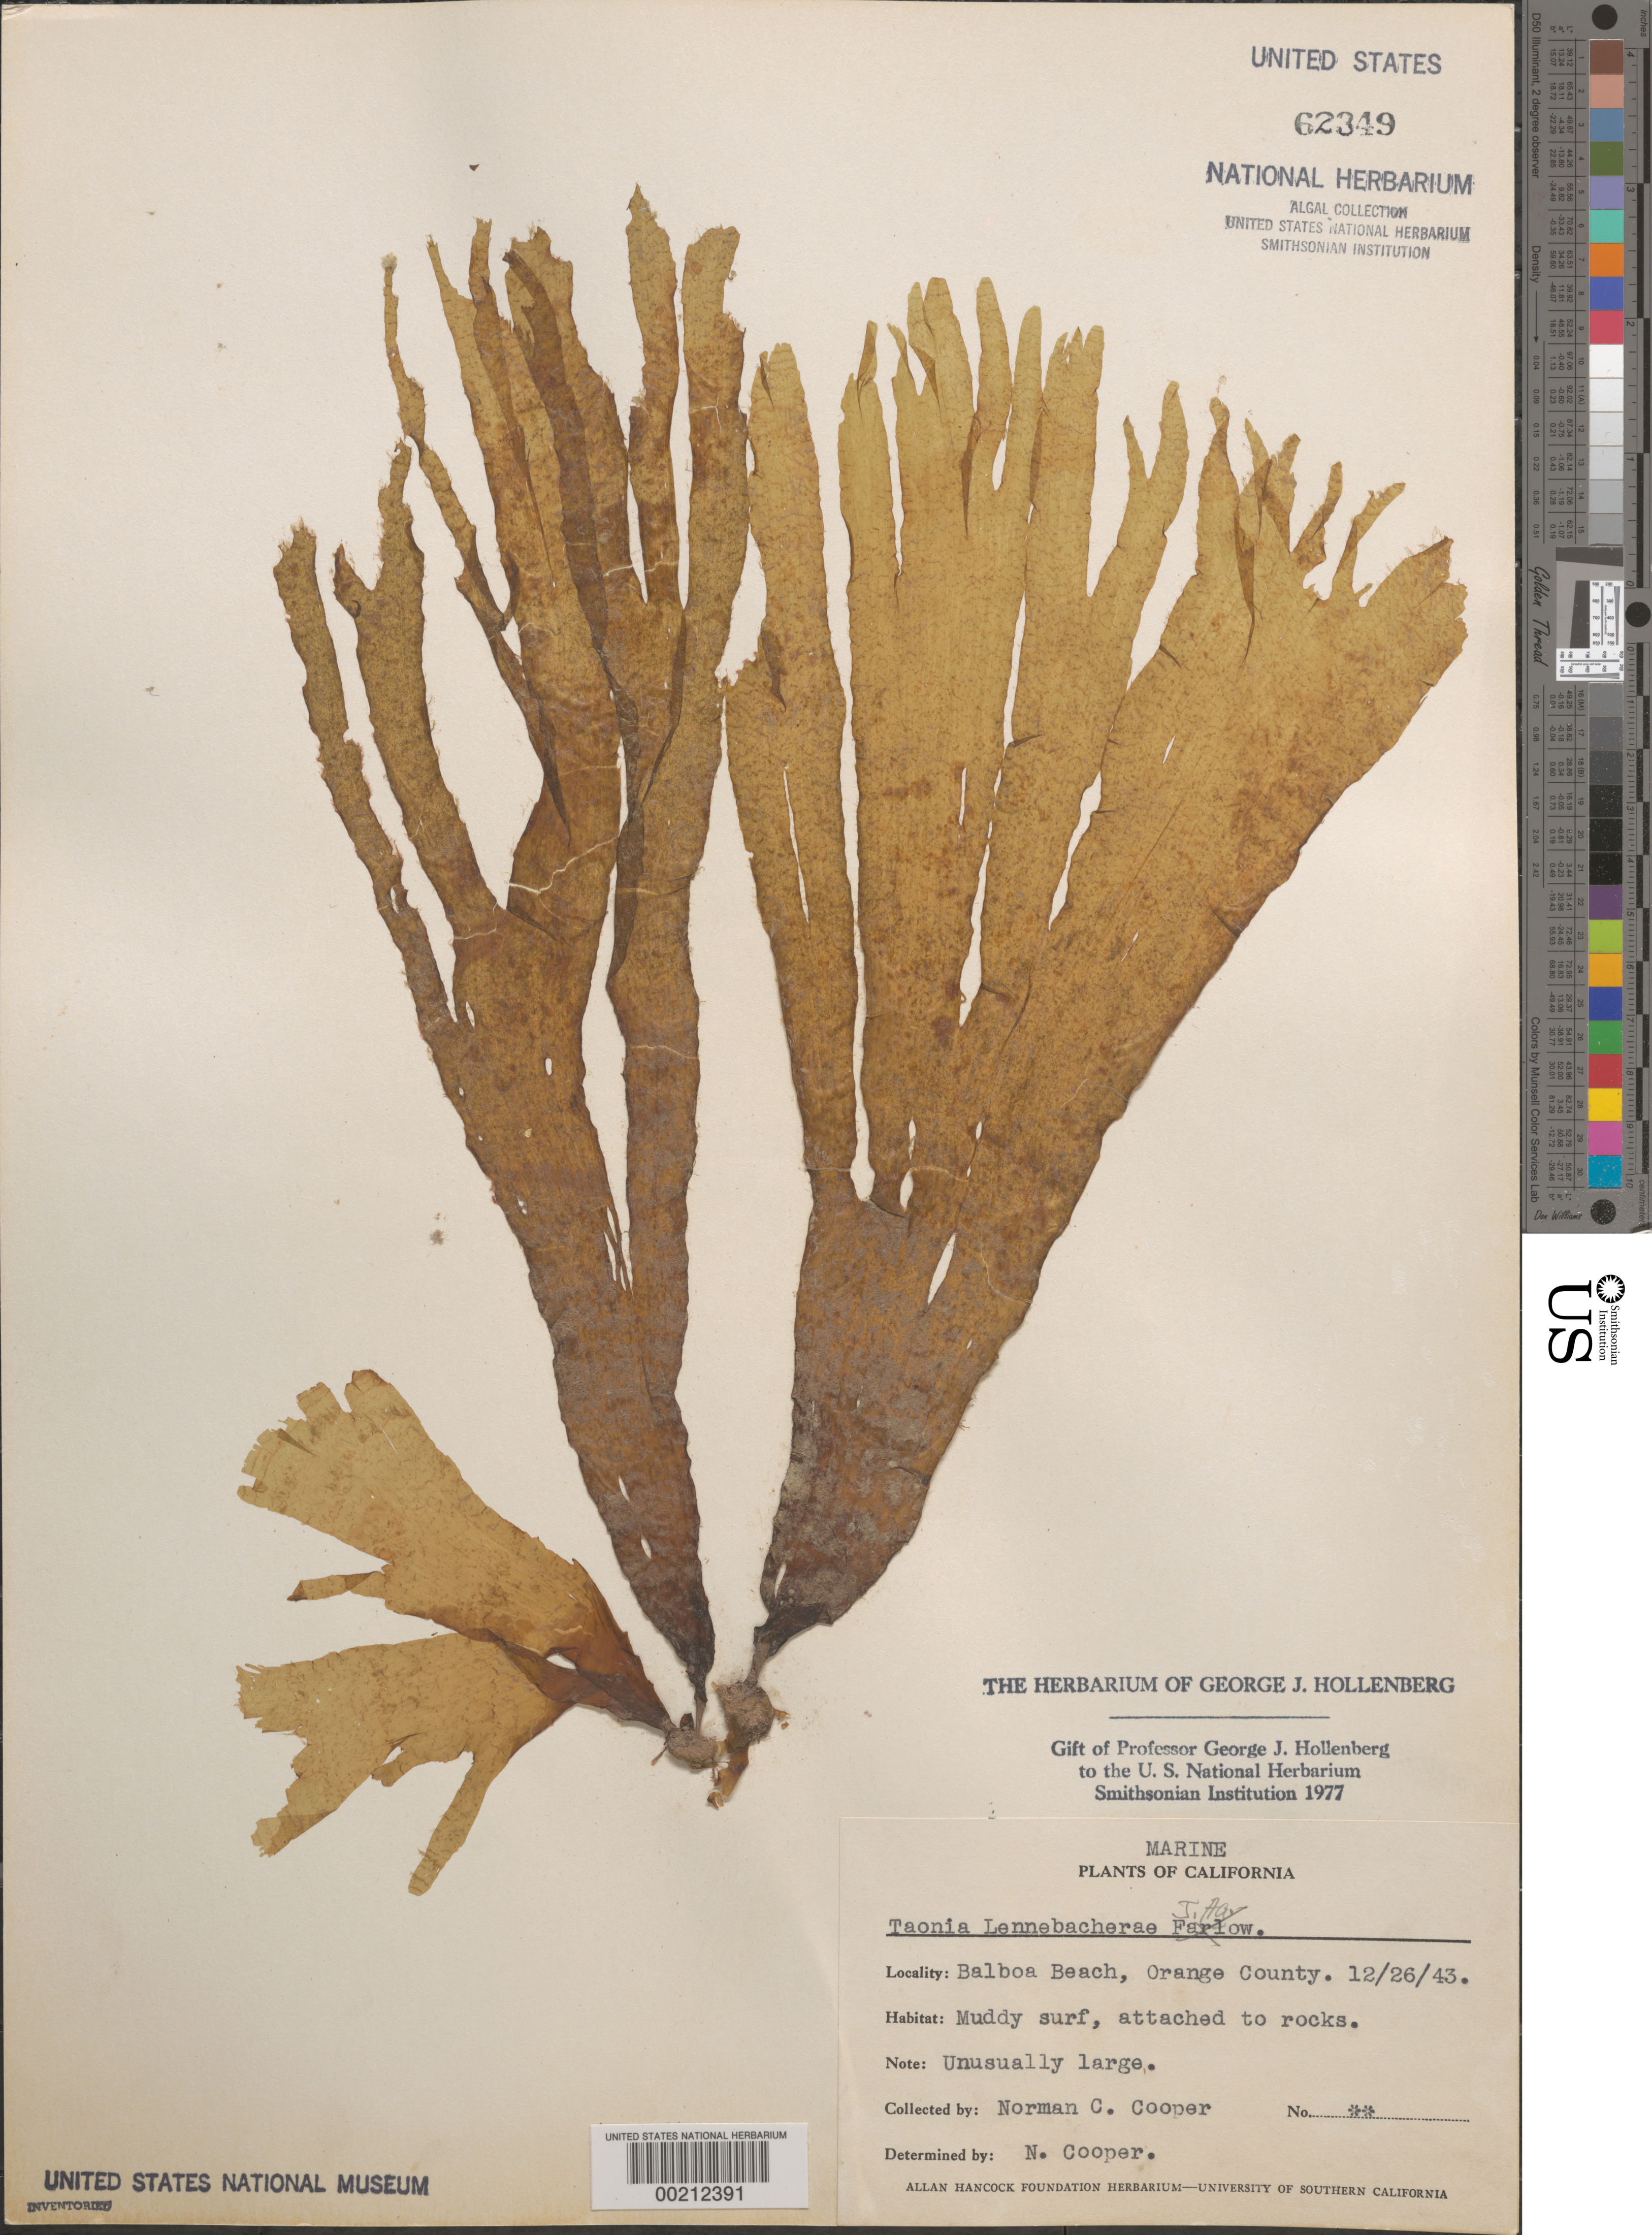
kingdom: Chromista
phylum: Ochrophyta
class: Phaeophyceae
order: Dictyotales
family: Dictyotaceae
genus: Taonia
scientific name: Taonia lennebackerae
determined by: Cooper, N. C.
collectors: N. Cooper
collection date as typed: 26 Dec 1943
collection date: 1943-12-26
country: United States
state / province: California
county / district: Orange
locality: Balboa Beach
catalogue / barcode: US 62349